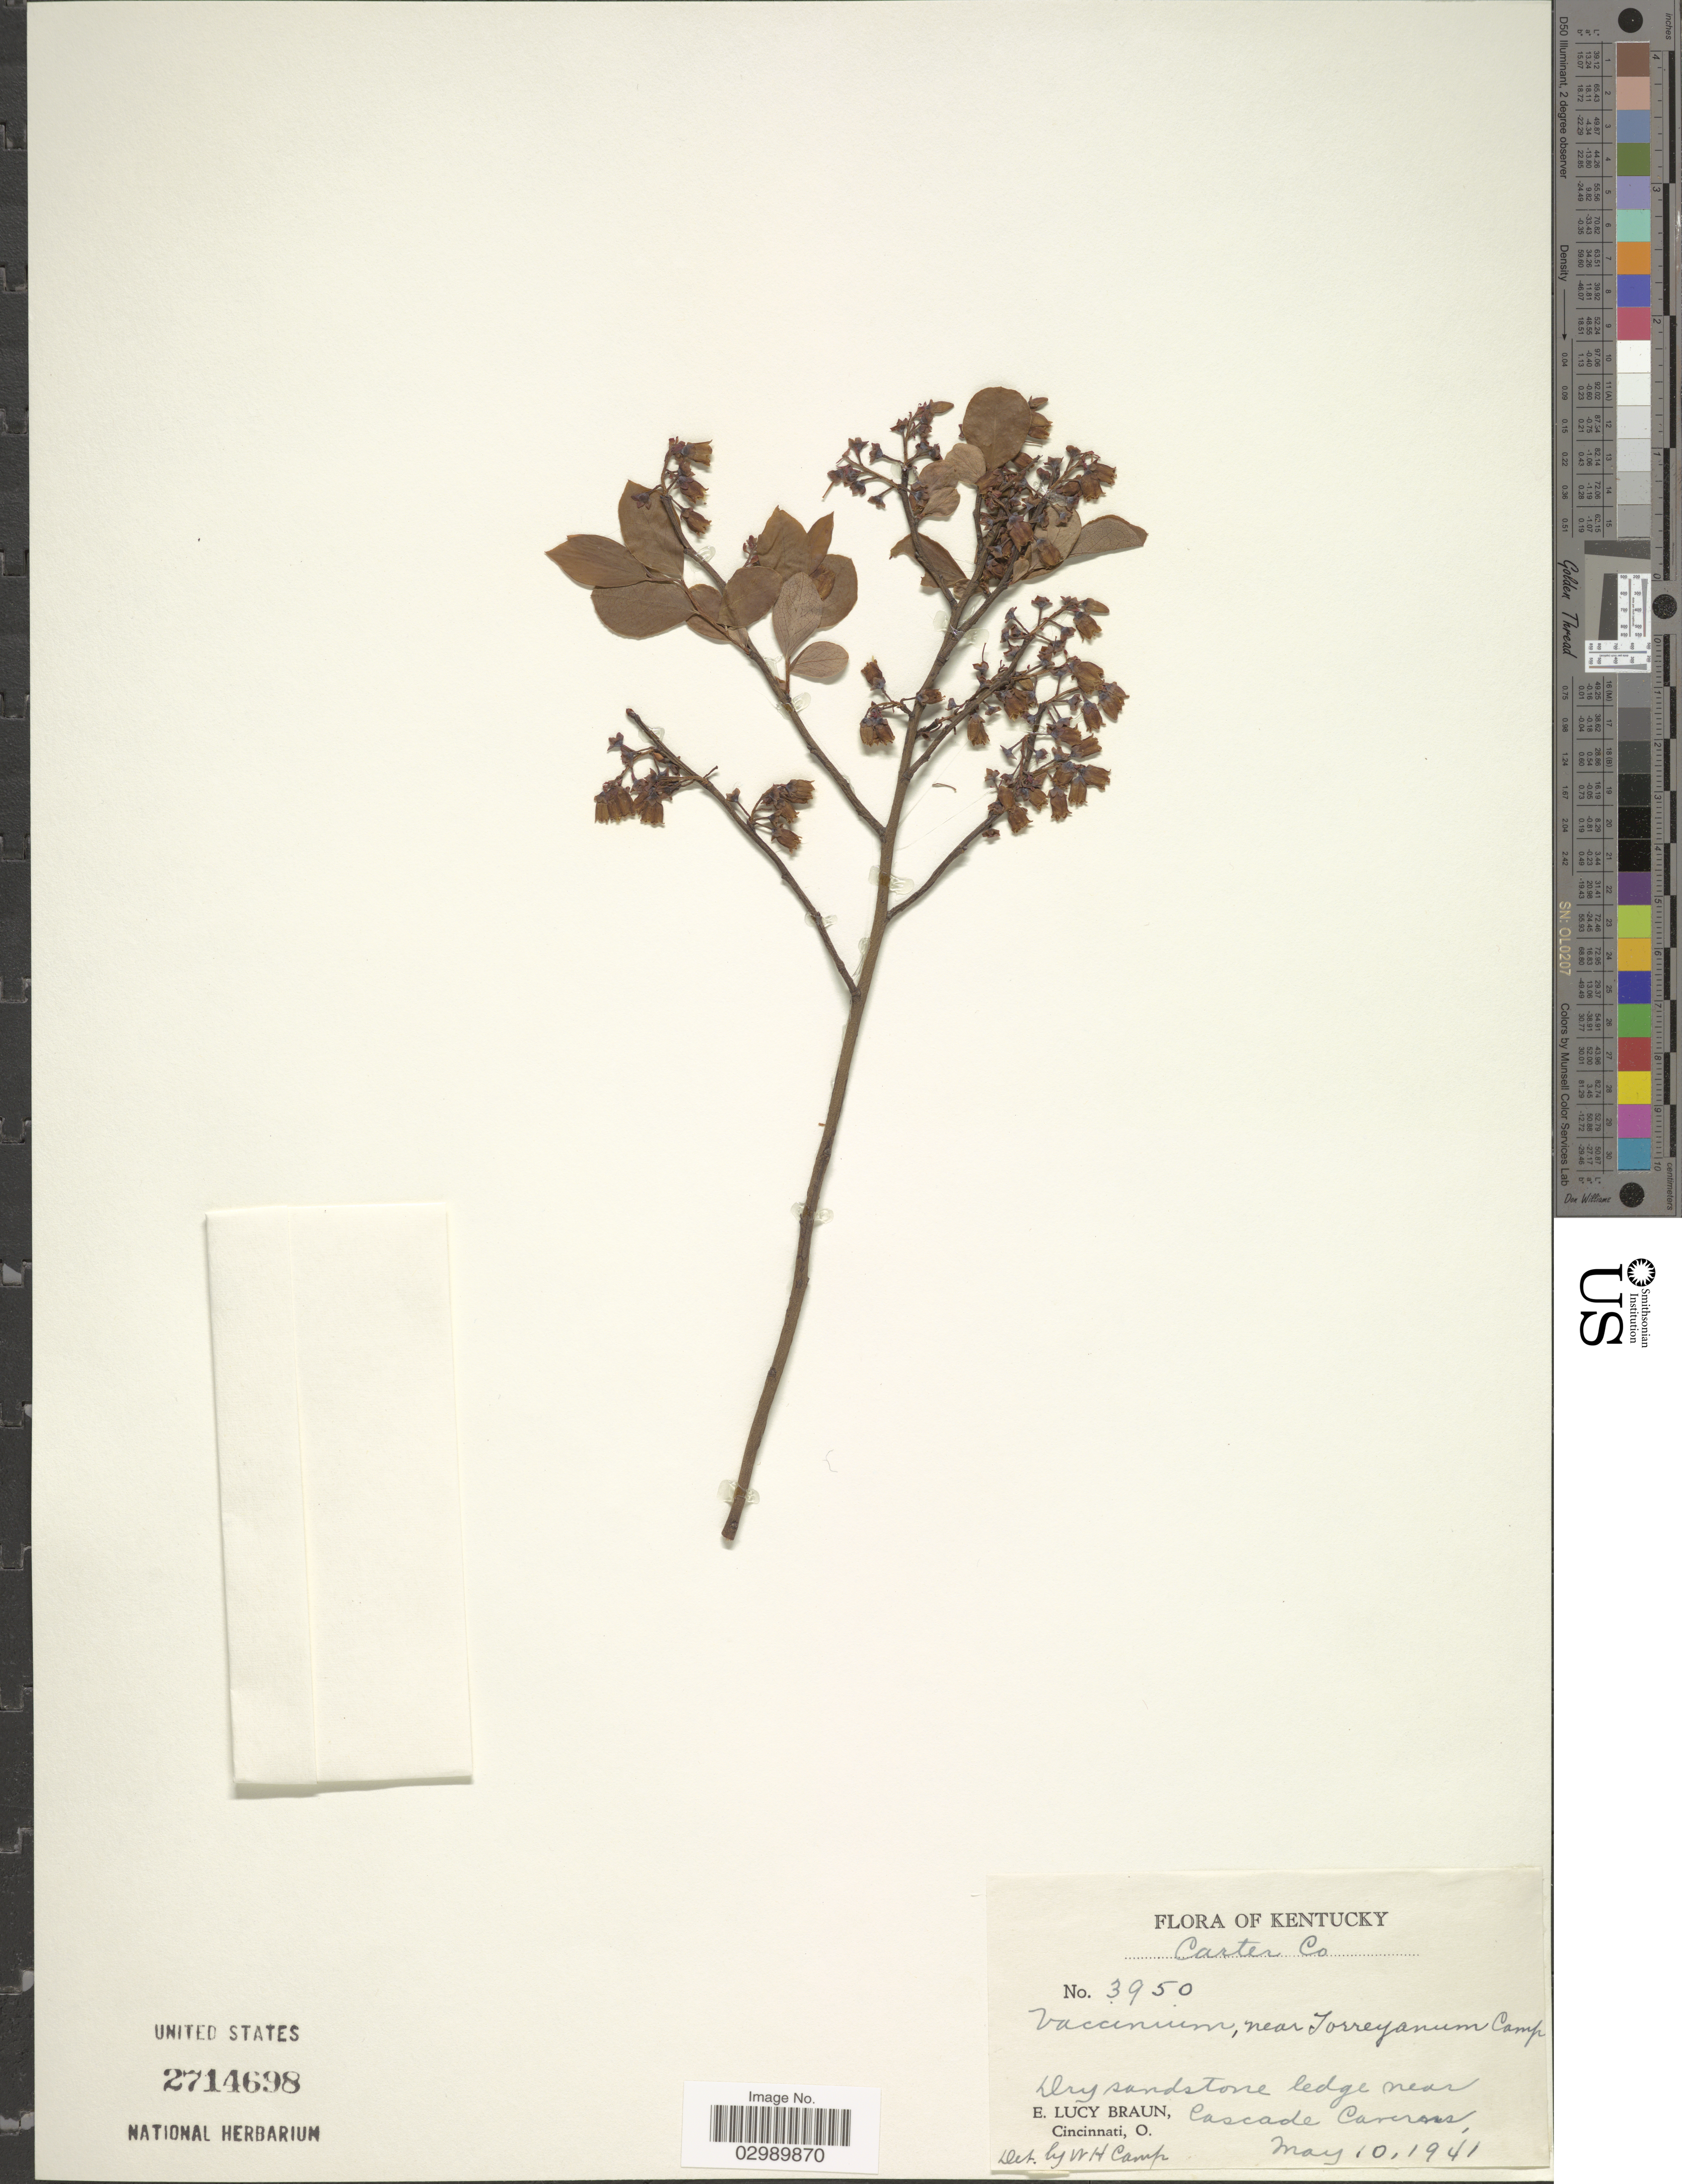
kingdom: Plantae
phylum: Tracheophyta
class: Magnoliopsida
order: Ericales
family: Ericaceae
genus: Vaccinium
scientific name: Vaccinium torreyanum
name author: Camp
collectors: E. L. Braun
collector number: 3950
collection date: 1941-05-10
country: United States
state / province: Kentucky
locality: Carter Co., Dry sandstone ledge near, Cascade Caverns.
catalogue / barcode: US 2714698